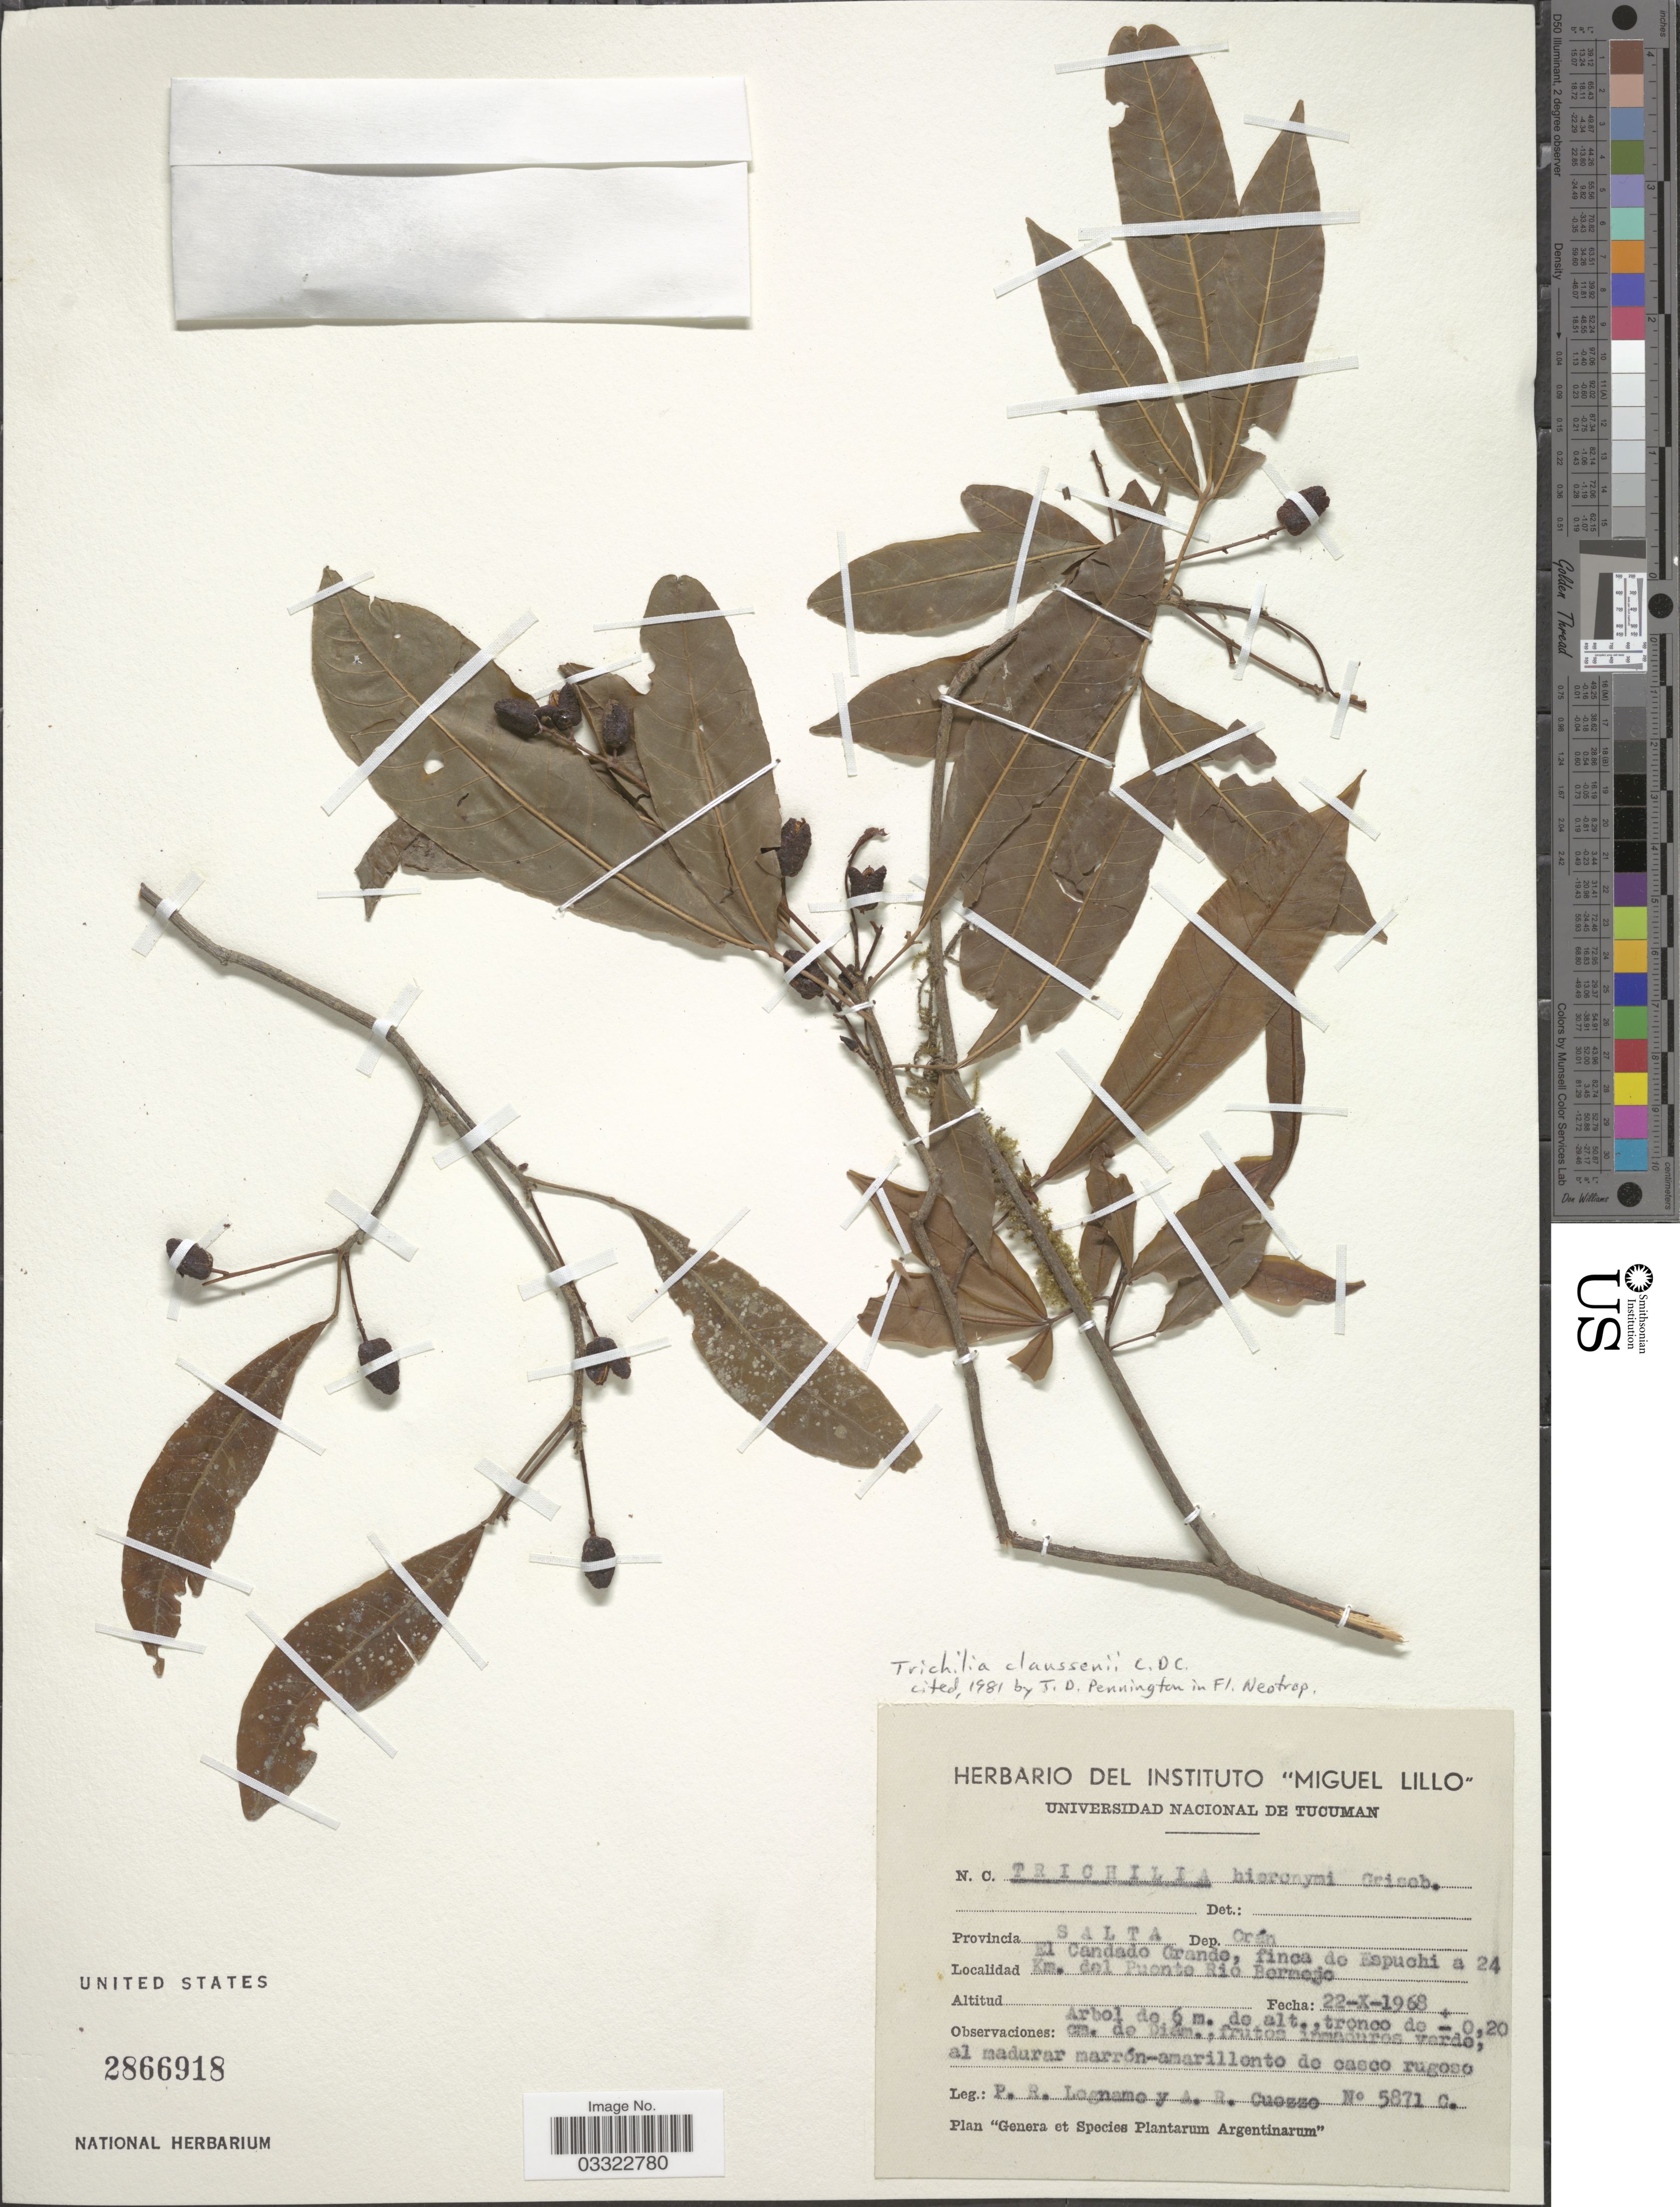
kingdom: Plantae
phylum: Tracheophyta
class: Magnoliopsida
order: Sapindales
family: Meliaceae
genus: Trichilia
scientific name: Trichilia claussenii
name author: C. DC. in Mart.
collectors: P. R. Legname & A. Cuezzo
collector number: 5871C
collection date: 1968-10-22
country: Argentina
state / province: Salta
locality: Dep. Orán. El Candado Grande, finca de Espuchi a 24 Km. del Puente Rio Bermejo.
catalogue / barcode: US 2866918